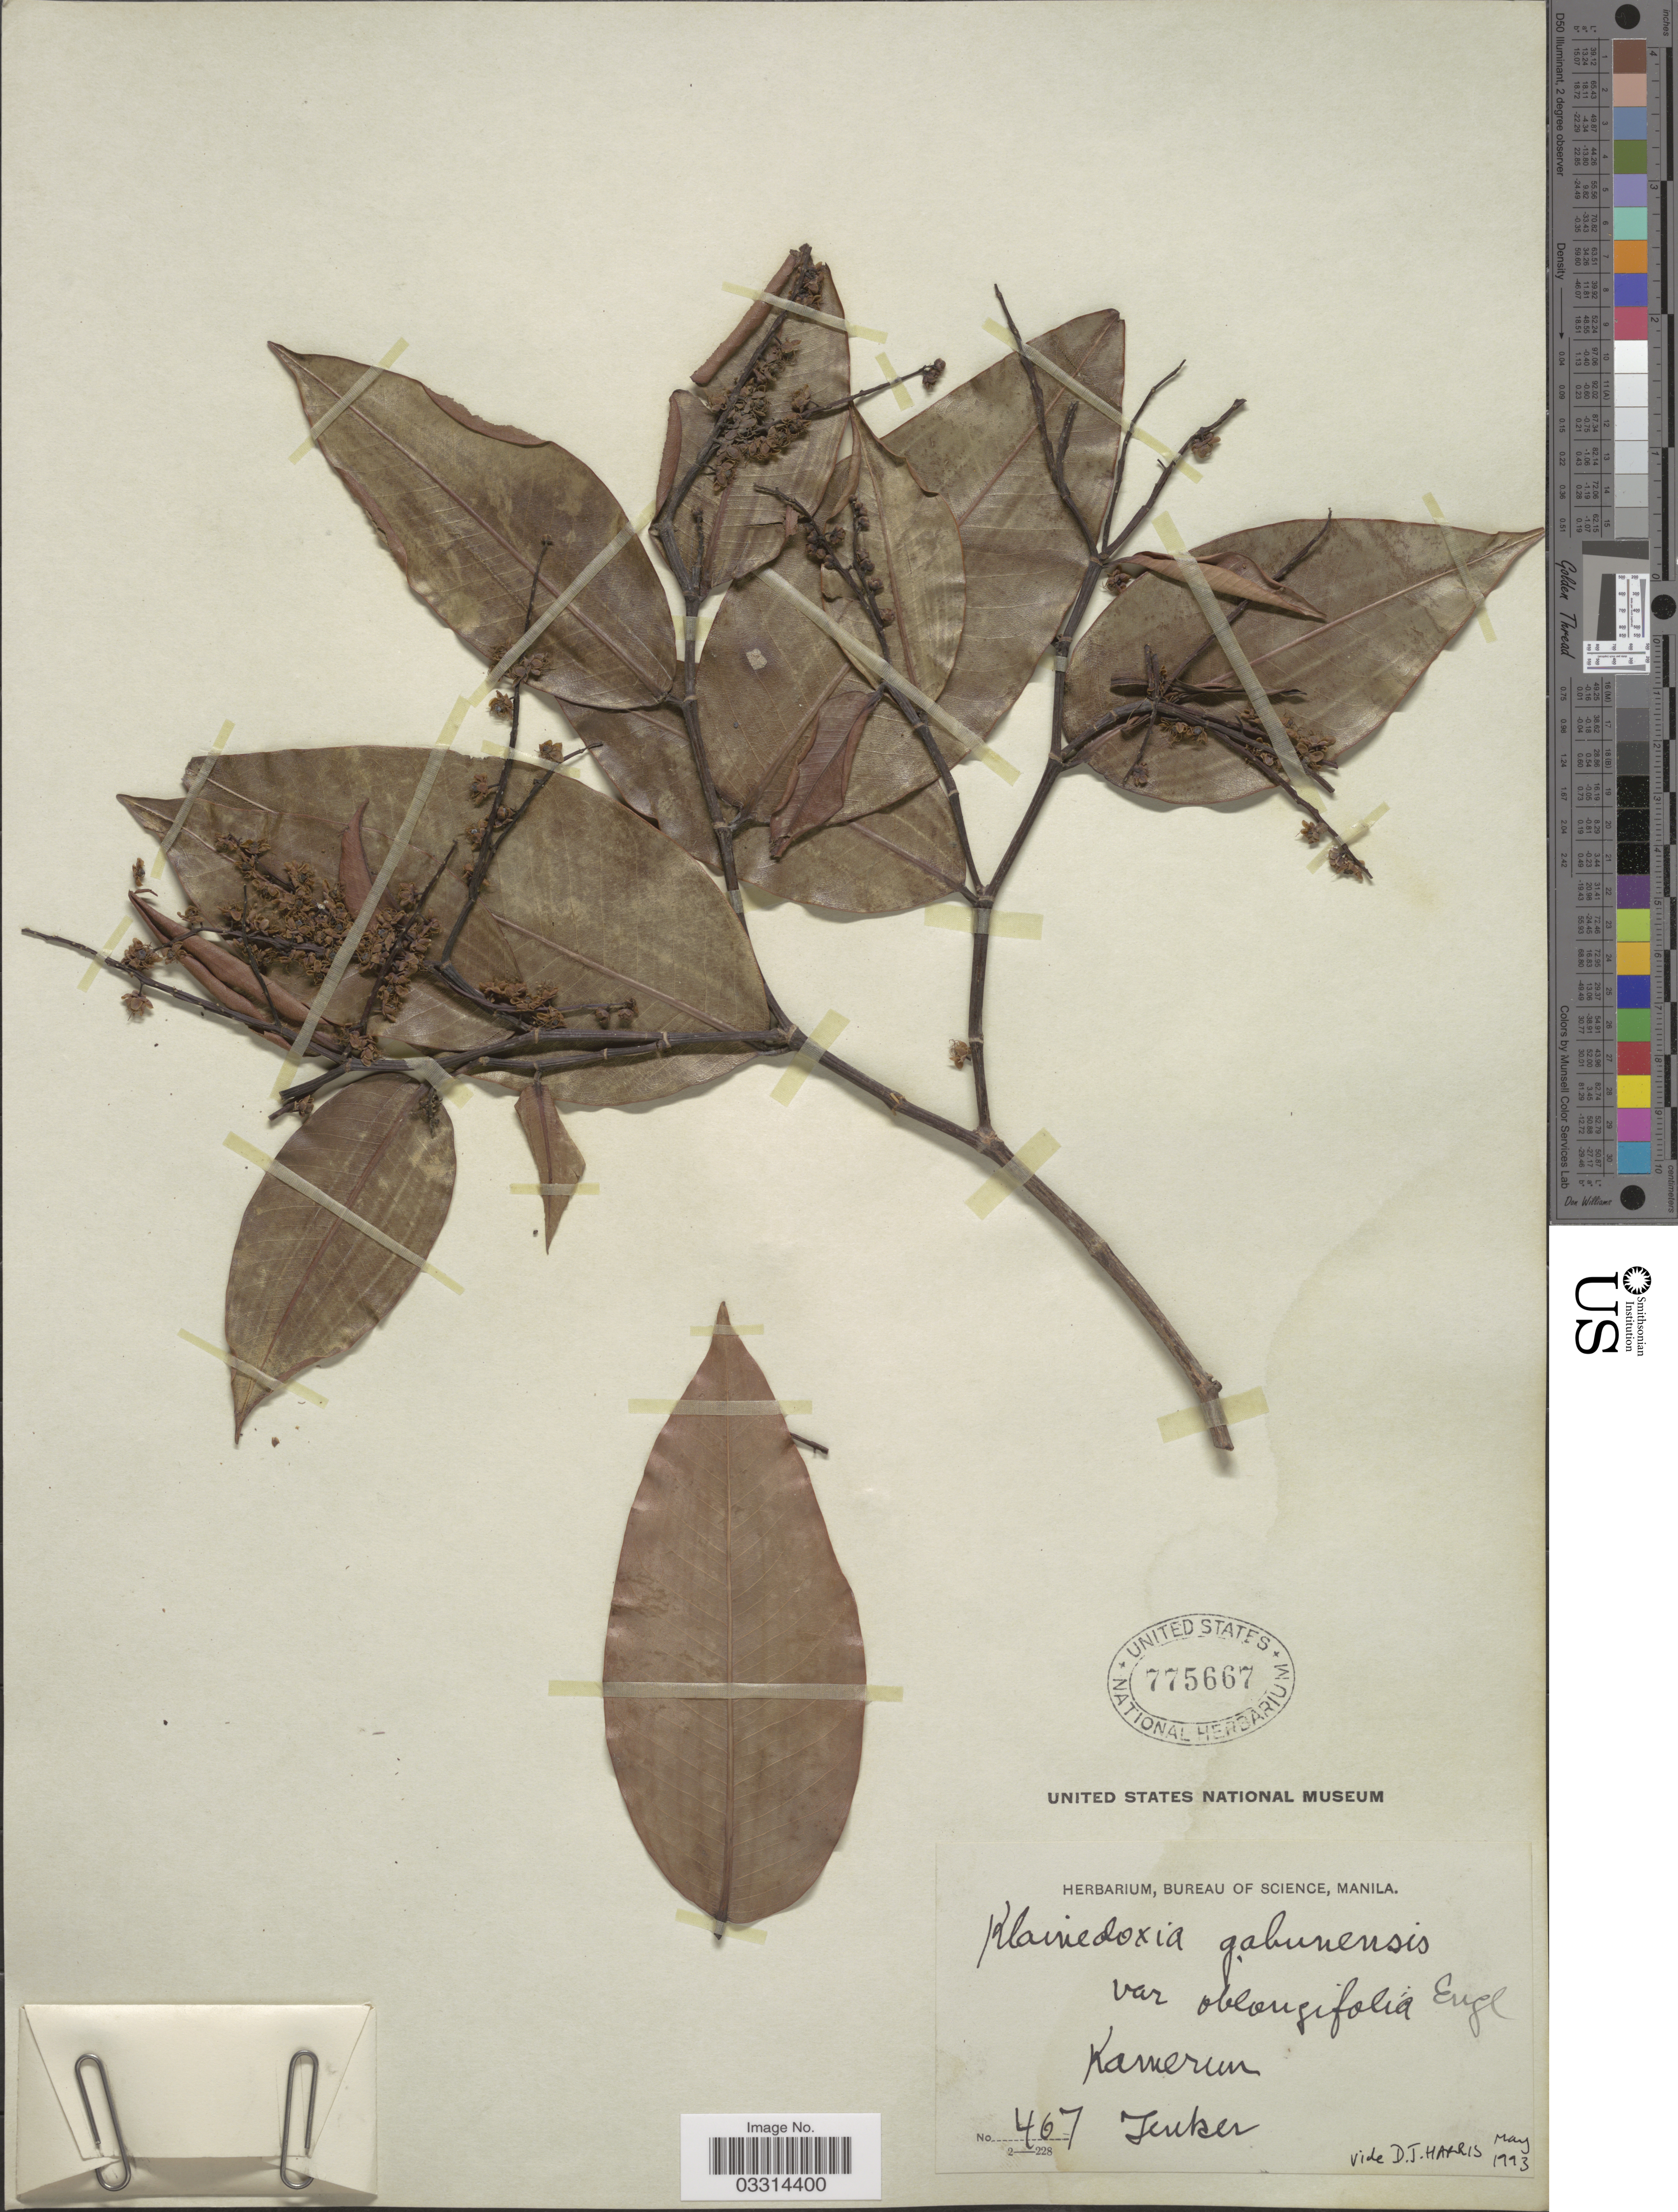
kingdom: Plantae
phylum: Tracheophyta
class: Magnoliopsida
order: Malpighiales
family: Irvingiaceae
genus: Klainedoxa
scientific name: Klainedoxa gabonensis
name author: Pierre ex Engl.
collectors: Zenker, --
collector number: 467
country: Cameroon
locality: Kamerun.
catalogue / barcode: US 775667